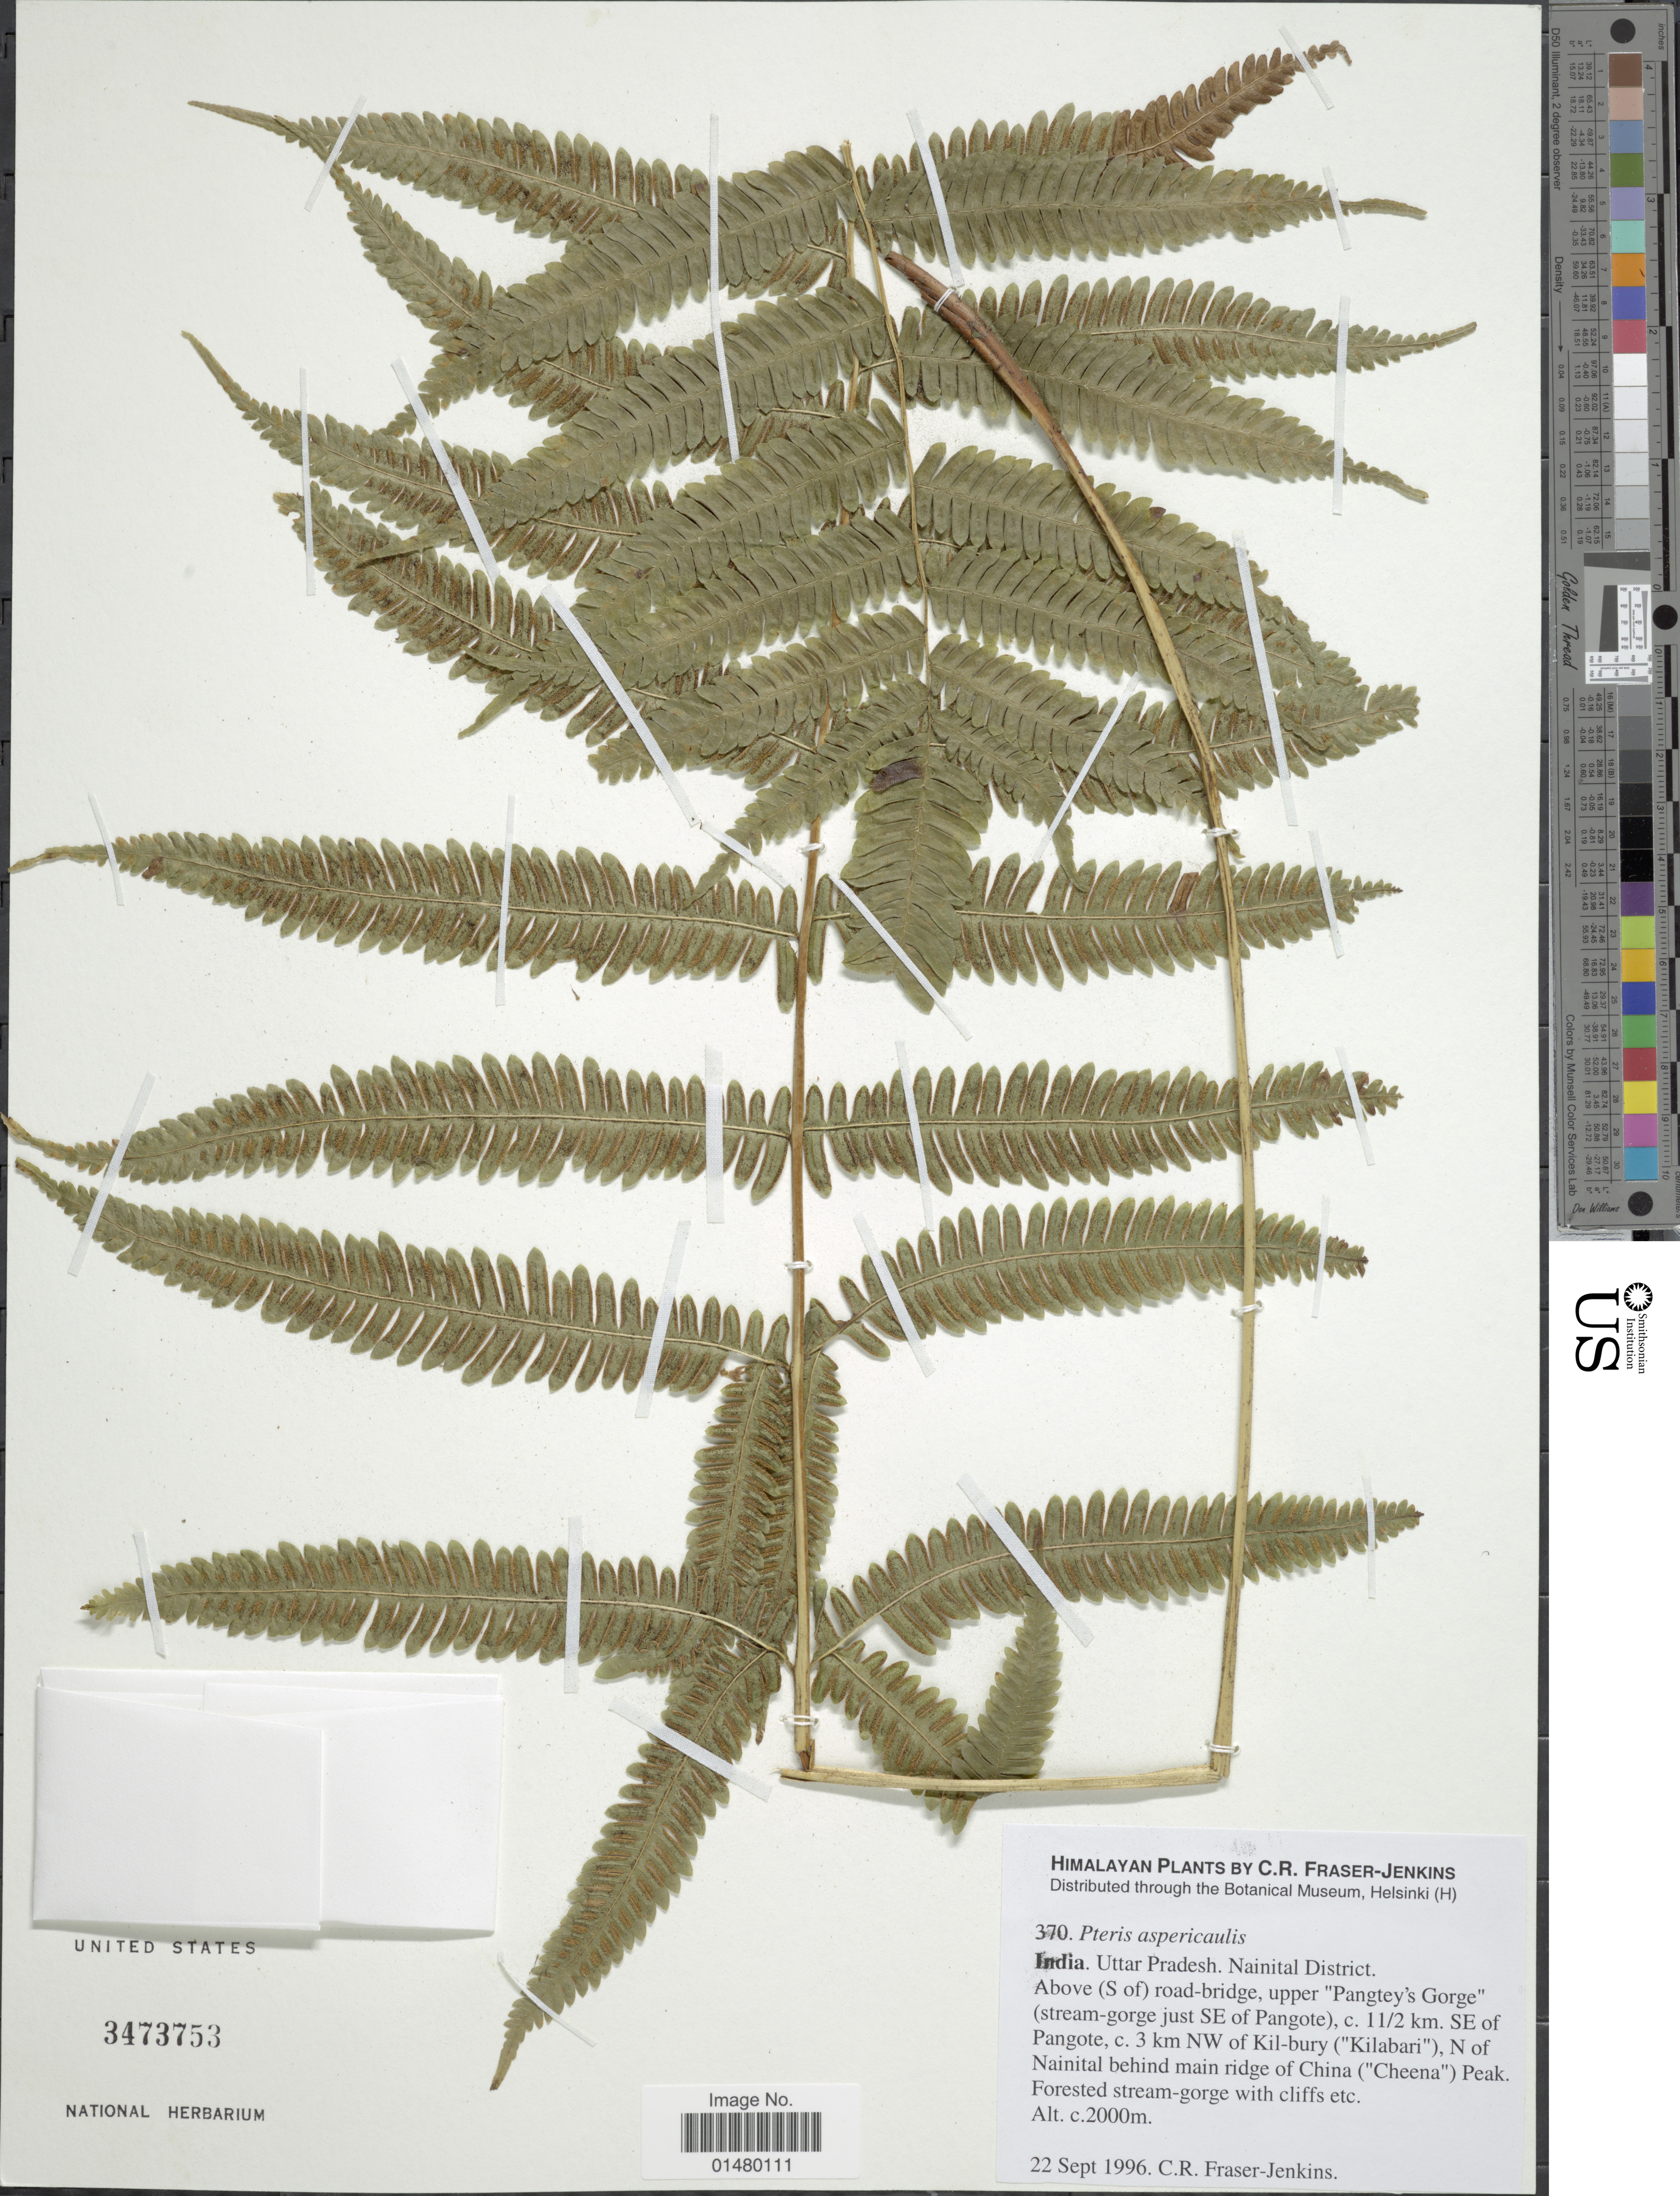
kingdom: Plantae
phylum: Tracheophyta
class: Polypodiopsida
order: Polypodiales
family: Pteridaceae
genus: Pteris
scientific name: Pteris aspericaulis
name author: Wall. ex Hieron.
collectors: C. R. Fraser-Jenkins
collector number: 370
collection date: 1996-09-22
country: India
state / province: Uttar Pradesh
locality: Nainital District. Above (S of) road-bridge, upper 'Pangtey's Gorge' (strean-gorge just SE of Pangote), c. 11/2 km SE of Pangite, c. 3 km NW of Kil-bury ('KIlabari'), N of Nainital behind main ridge of China ('Cheena') Peak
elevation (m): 2000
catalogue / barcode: US 3473753